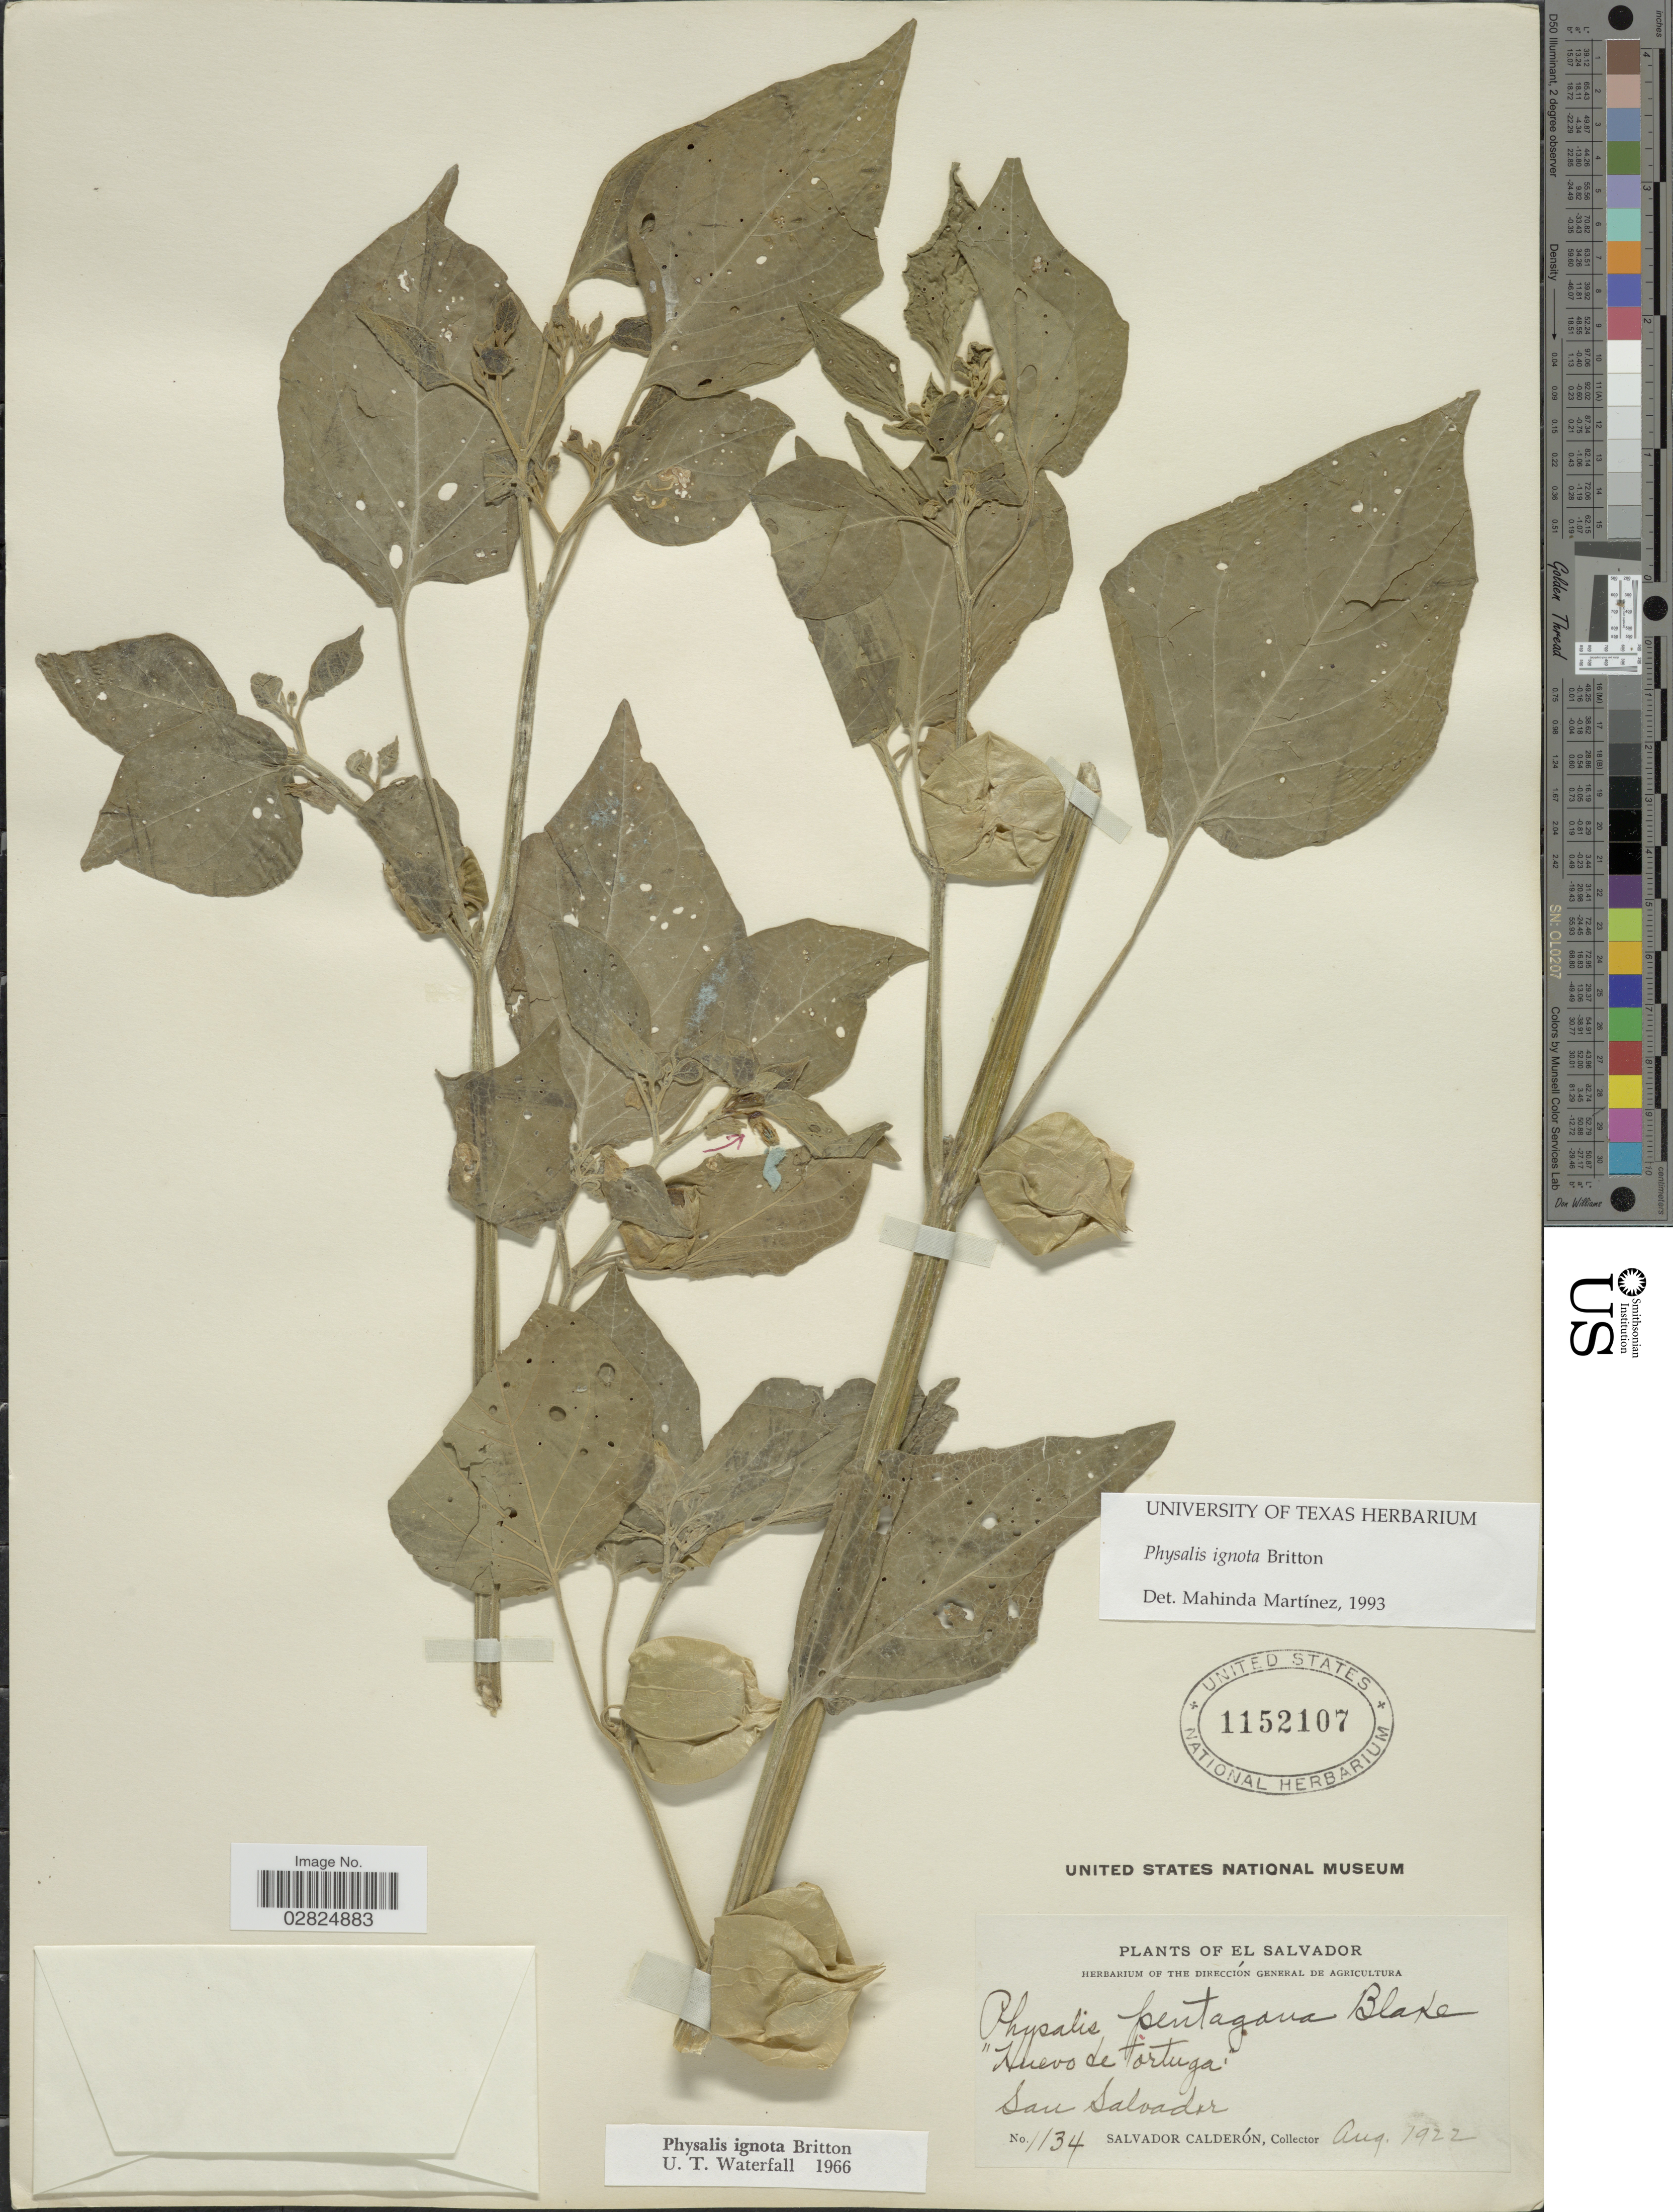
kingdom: Plantae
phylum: Tracheophyta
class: Magnoliopsida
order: Solanales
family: Solanaceae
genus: Physalis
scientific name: Physalis ignota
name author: Britton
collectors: S. Calderón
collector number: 1134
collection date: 1922-08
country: El Salvador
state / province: San Salvador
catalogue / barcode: US 1152107